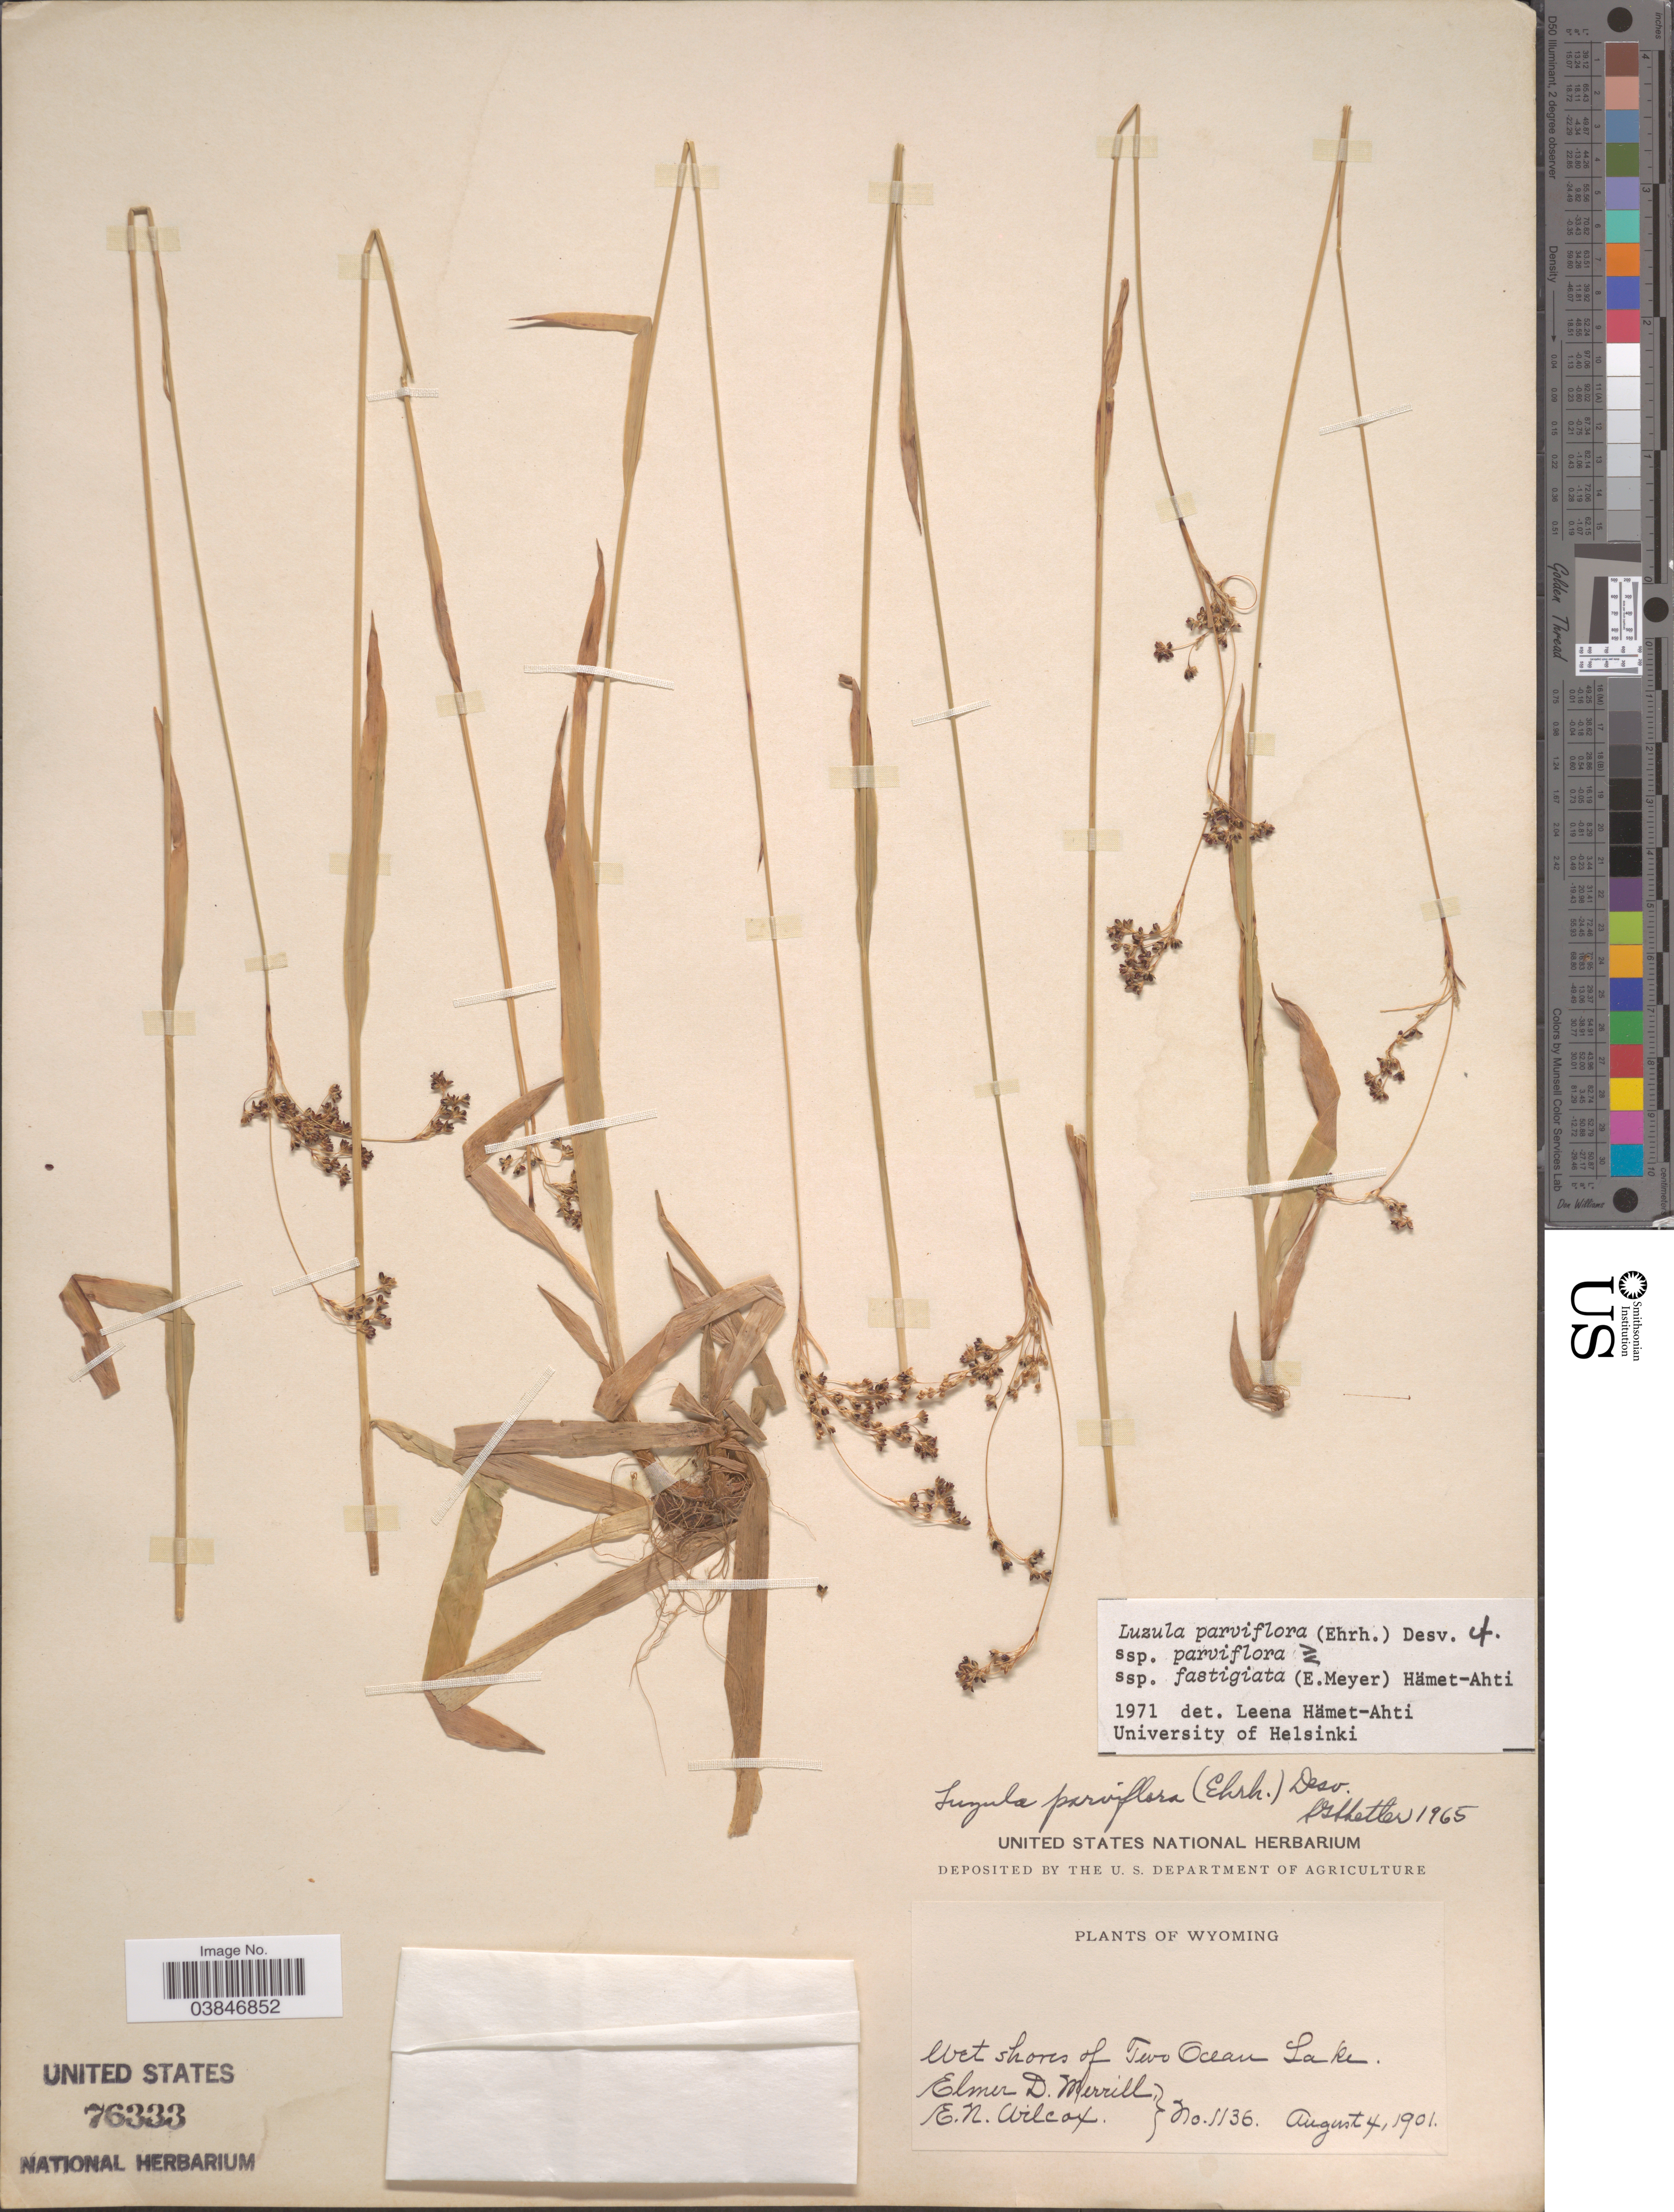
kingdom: Plantae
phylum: Tracheophyta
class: Liliopsida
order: Poales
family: Juncaceae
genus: Luzula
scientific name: Luzula parviflora subsp. parviflora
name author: (Ehrh.) Desv.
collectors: E. D. Merrill & E. Wilcox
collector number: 1136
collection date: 1901-08-04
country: United States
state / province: Wyoming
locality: Wet shores of Two Ocean Lake.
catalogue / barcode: US 76333